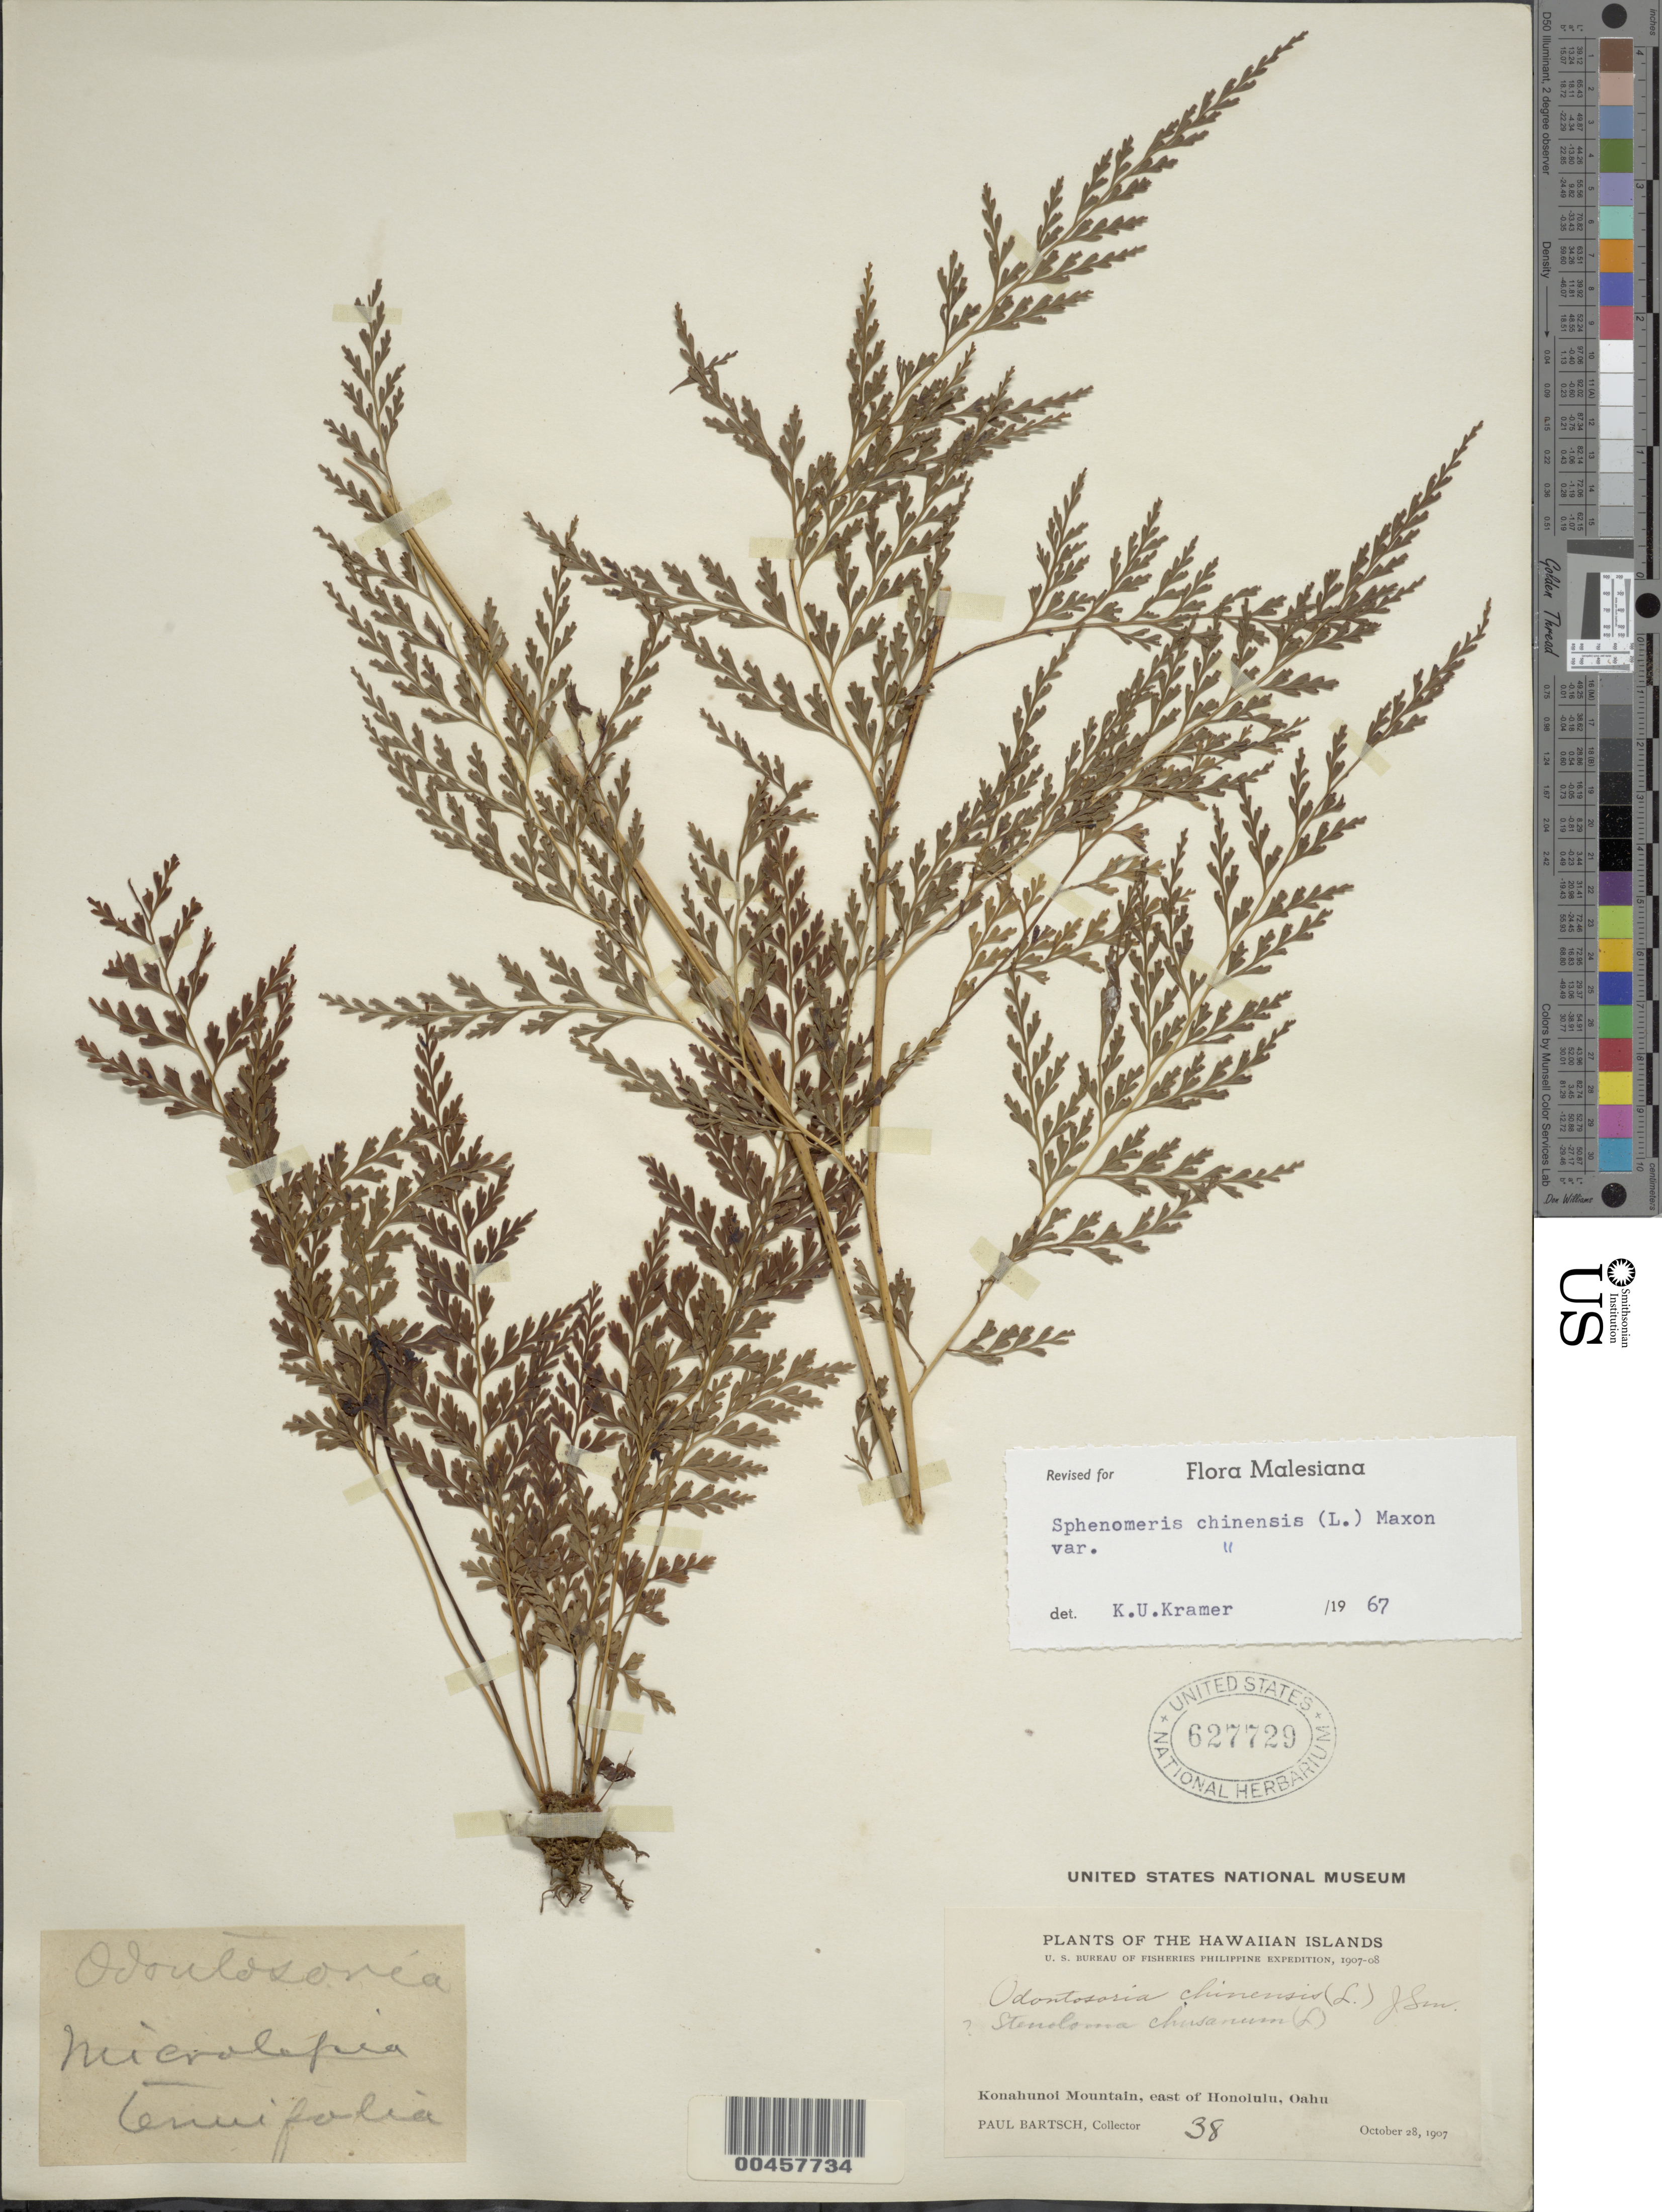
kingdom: Plantae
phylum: Tracheophyta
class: Polypodiopsida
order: Polypodiales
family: Lindsaeaceae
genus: Sphenomeris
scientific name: Sphenomeris chinensis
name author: (L.) Maxon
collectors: P. Bartsch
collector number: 38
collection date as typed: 28 Oct 1907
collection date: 1907-10-28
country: United States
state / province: Hawaii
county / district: Honolulu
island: Oahu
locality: Konahunoi Mountain, east of Honolulu, Oahu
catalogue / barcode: US 627729